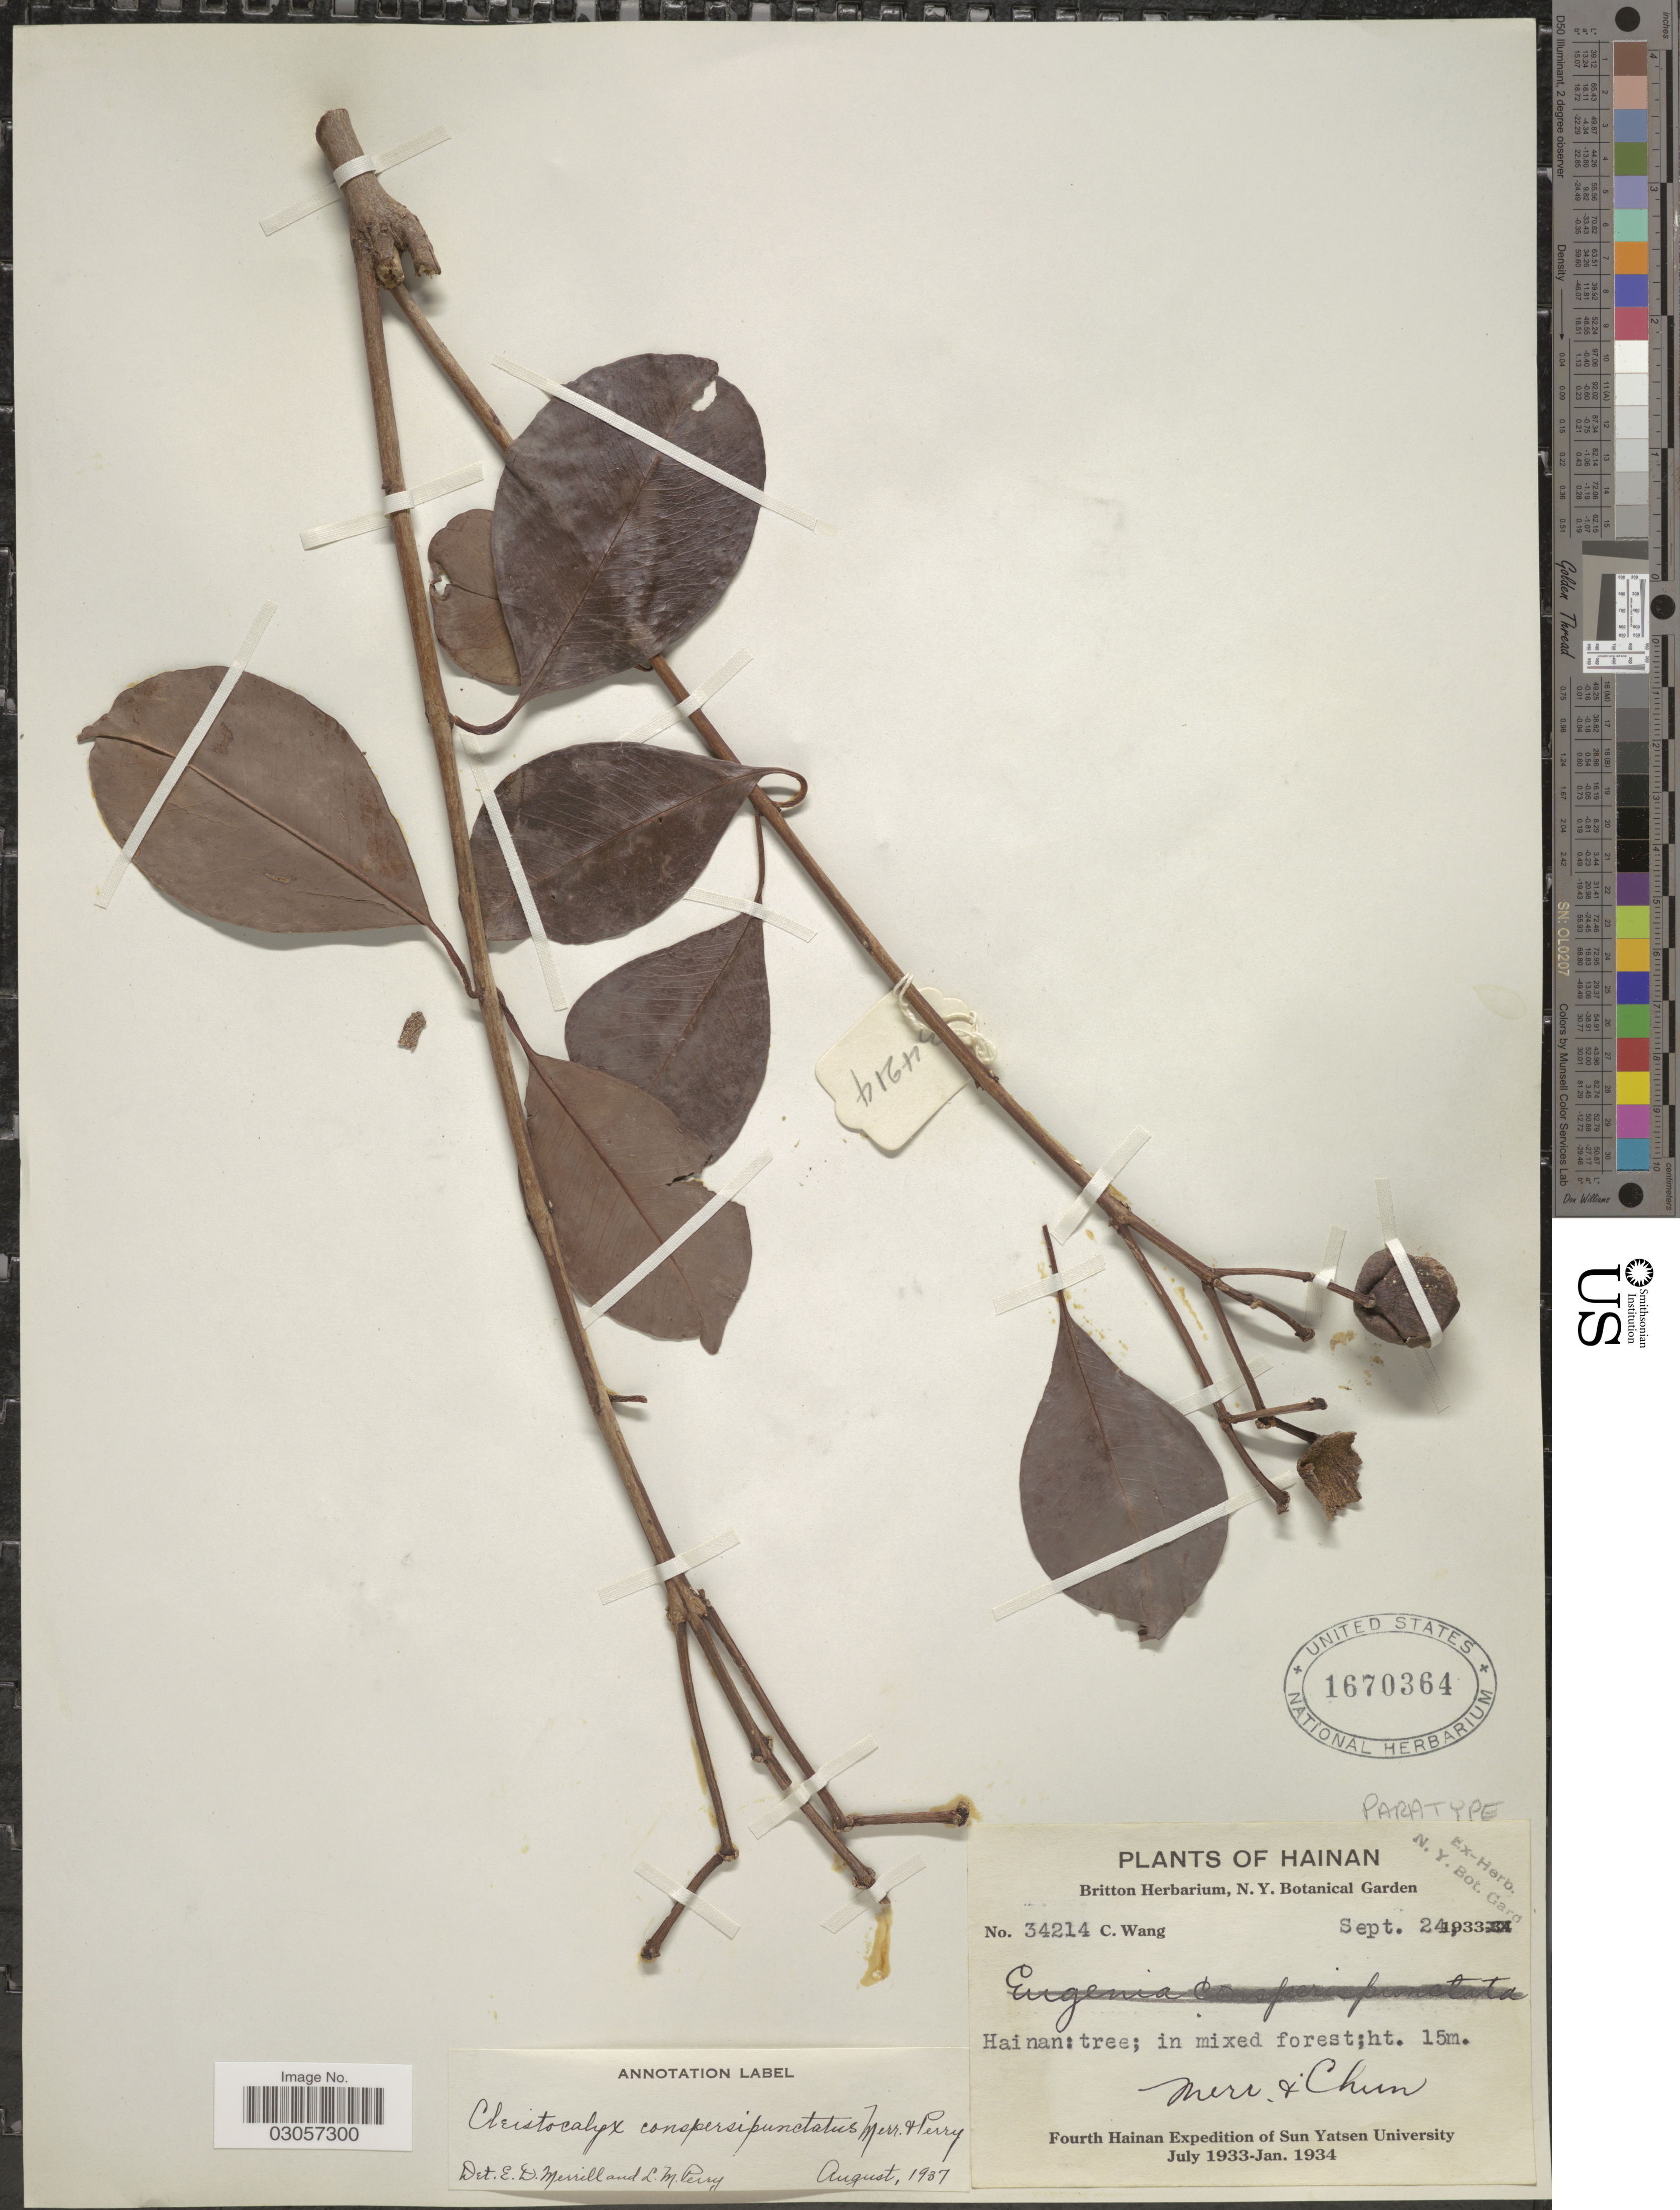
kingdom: Plantae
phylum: Tracheophyta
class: Magnoliopsida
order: Myrtales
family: Myrtaceae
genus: Syzygium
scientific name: Syzygium conspersipunctatum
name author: (Merr. & L.M. Perry) Craven & Biffin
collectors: C. Wang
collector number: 34214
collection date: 1933-09-24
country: China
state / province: Hainan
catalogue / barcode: US 1670364